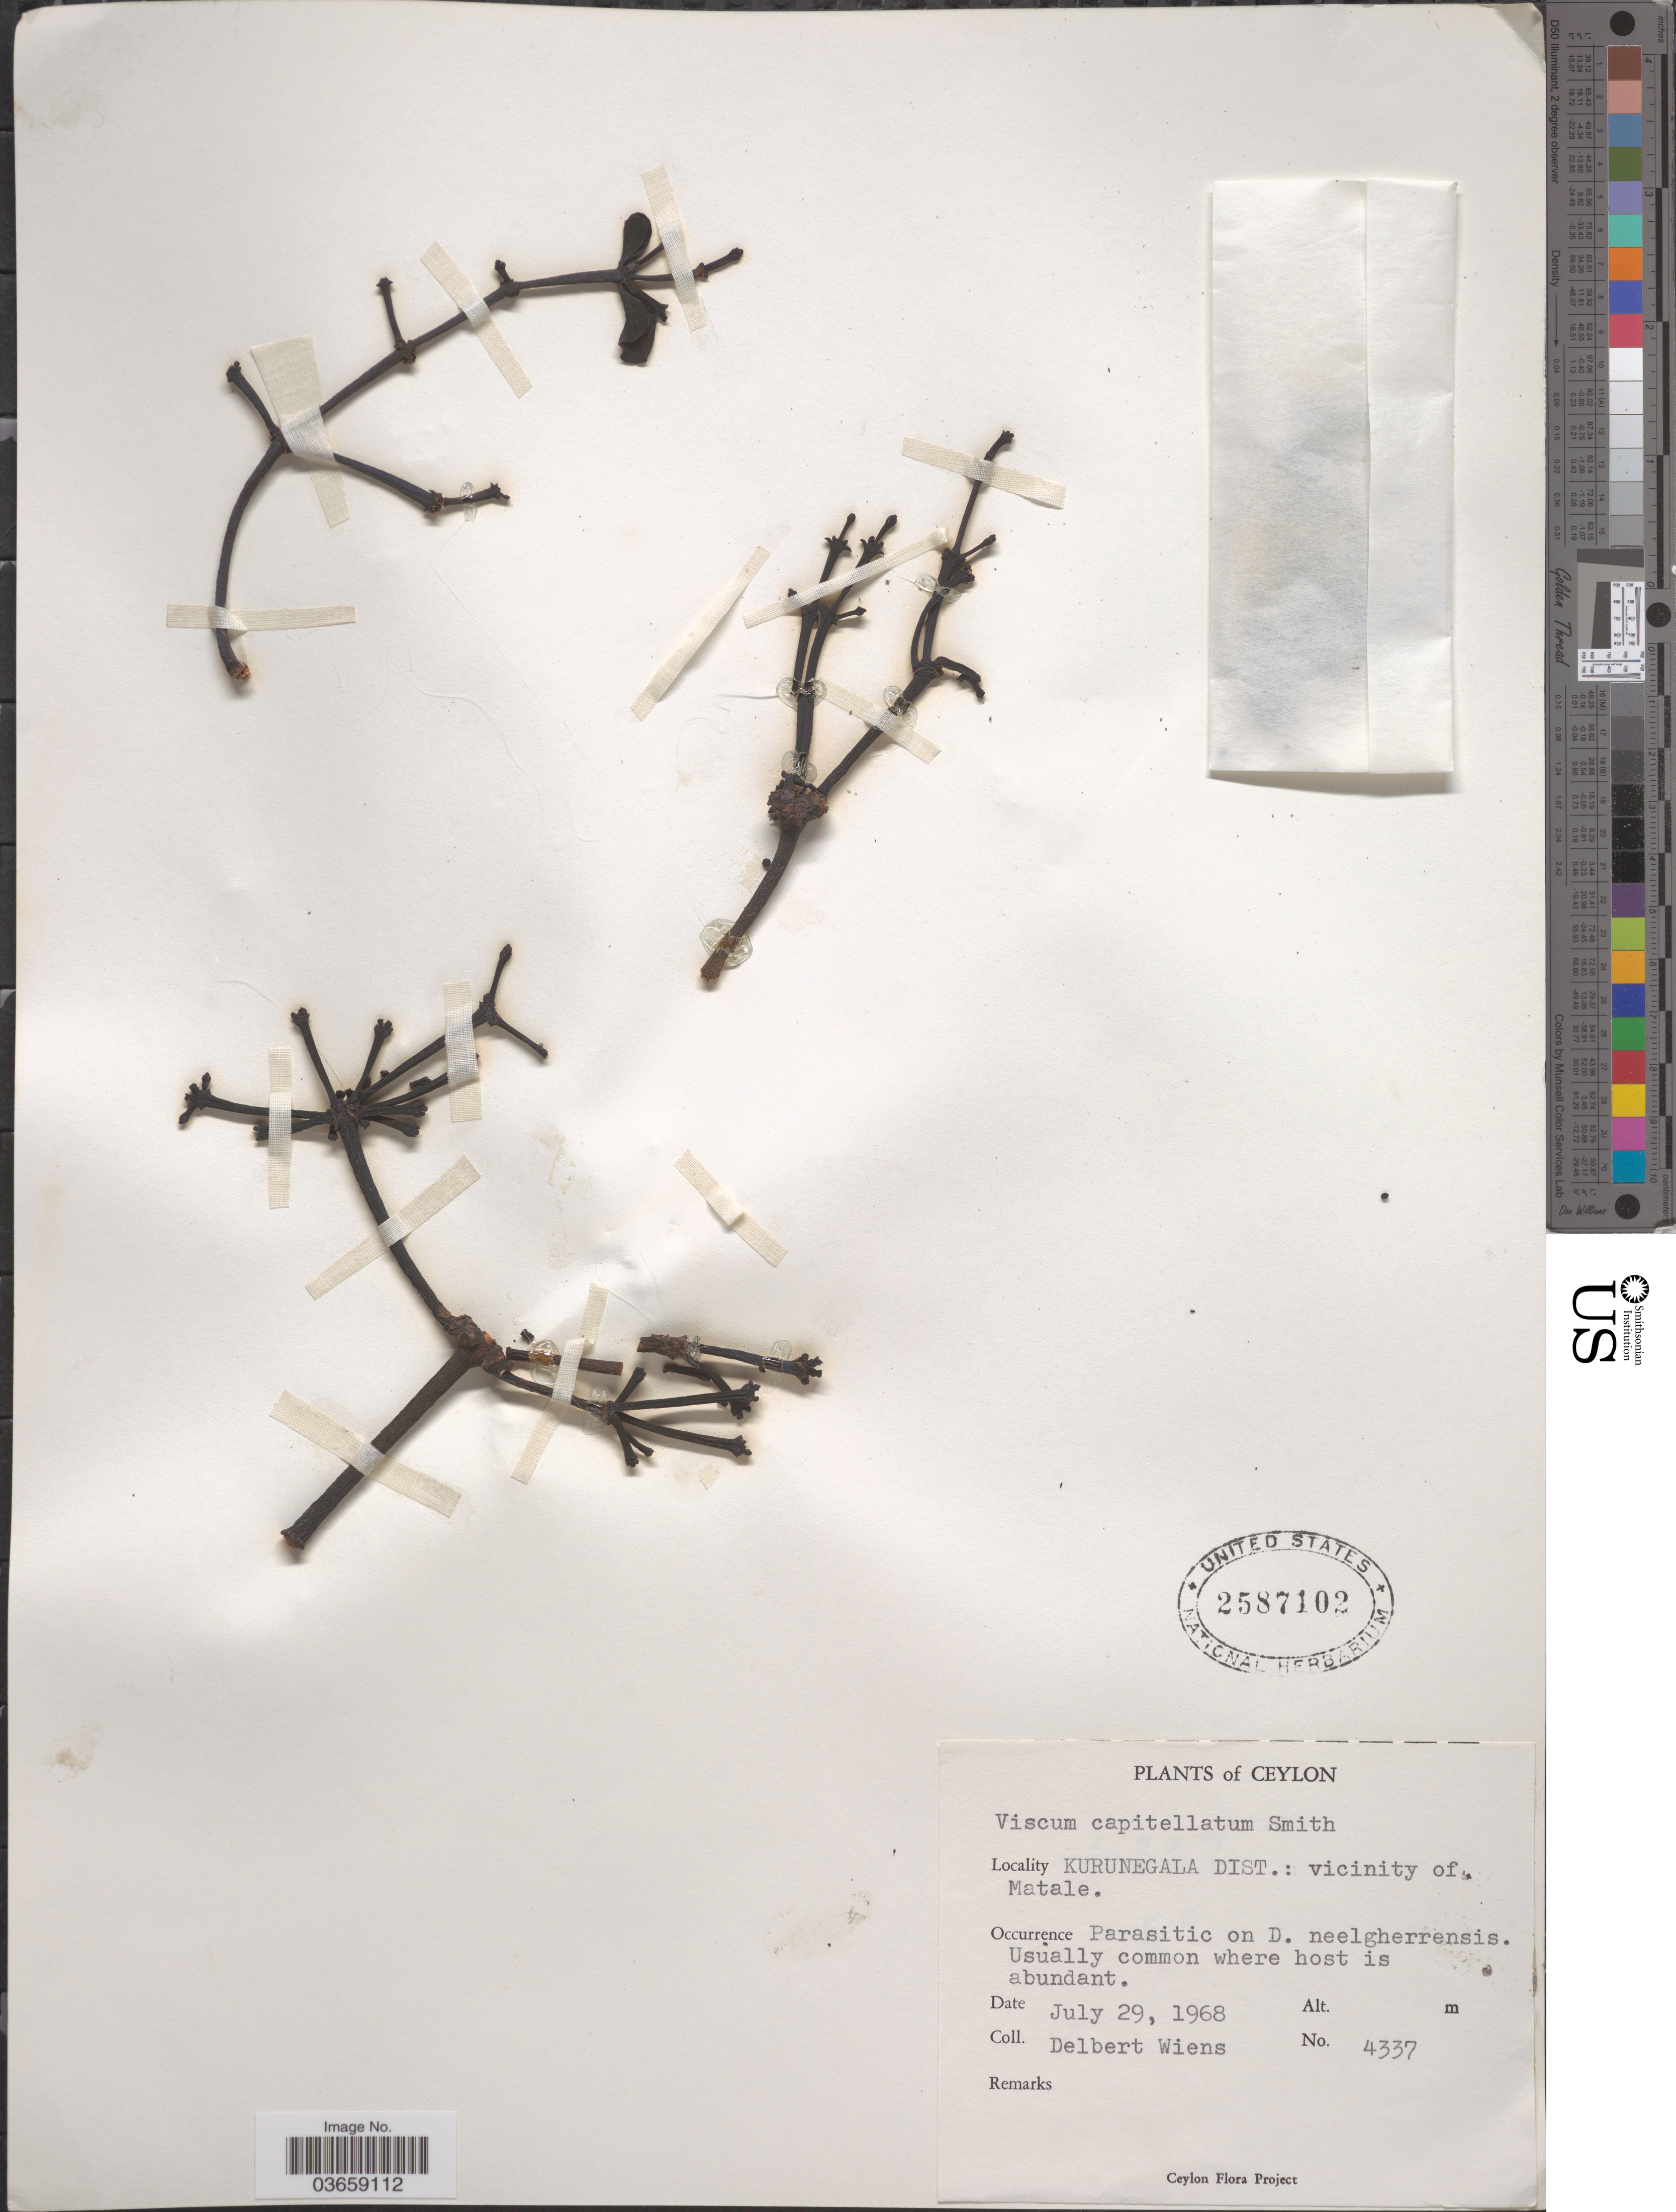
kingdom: Plantae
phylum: Tracheophyta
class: Magnoliopsida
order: Santalales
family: Viscaceae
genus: Viscum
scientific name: Viscum capitellatum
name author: Sm.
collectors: D. Wiens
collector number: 4337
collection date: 1968-07-29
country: Sri Lanka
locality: Ceylon. Kurunegala Dist.: vicinity of Matale.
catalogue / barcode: US 2587102